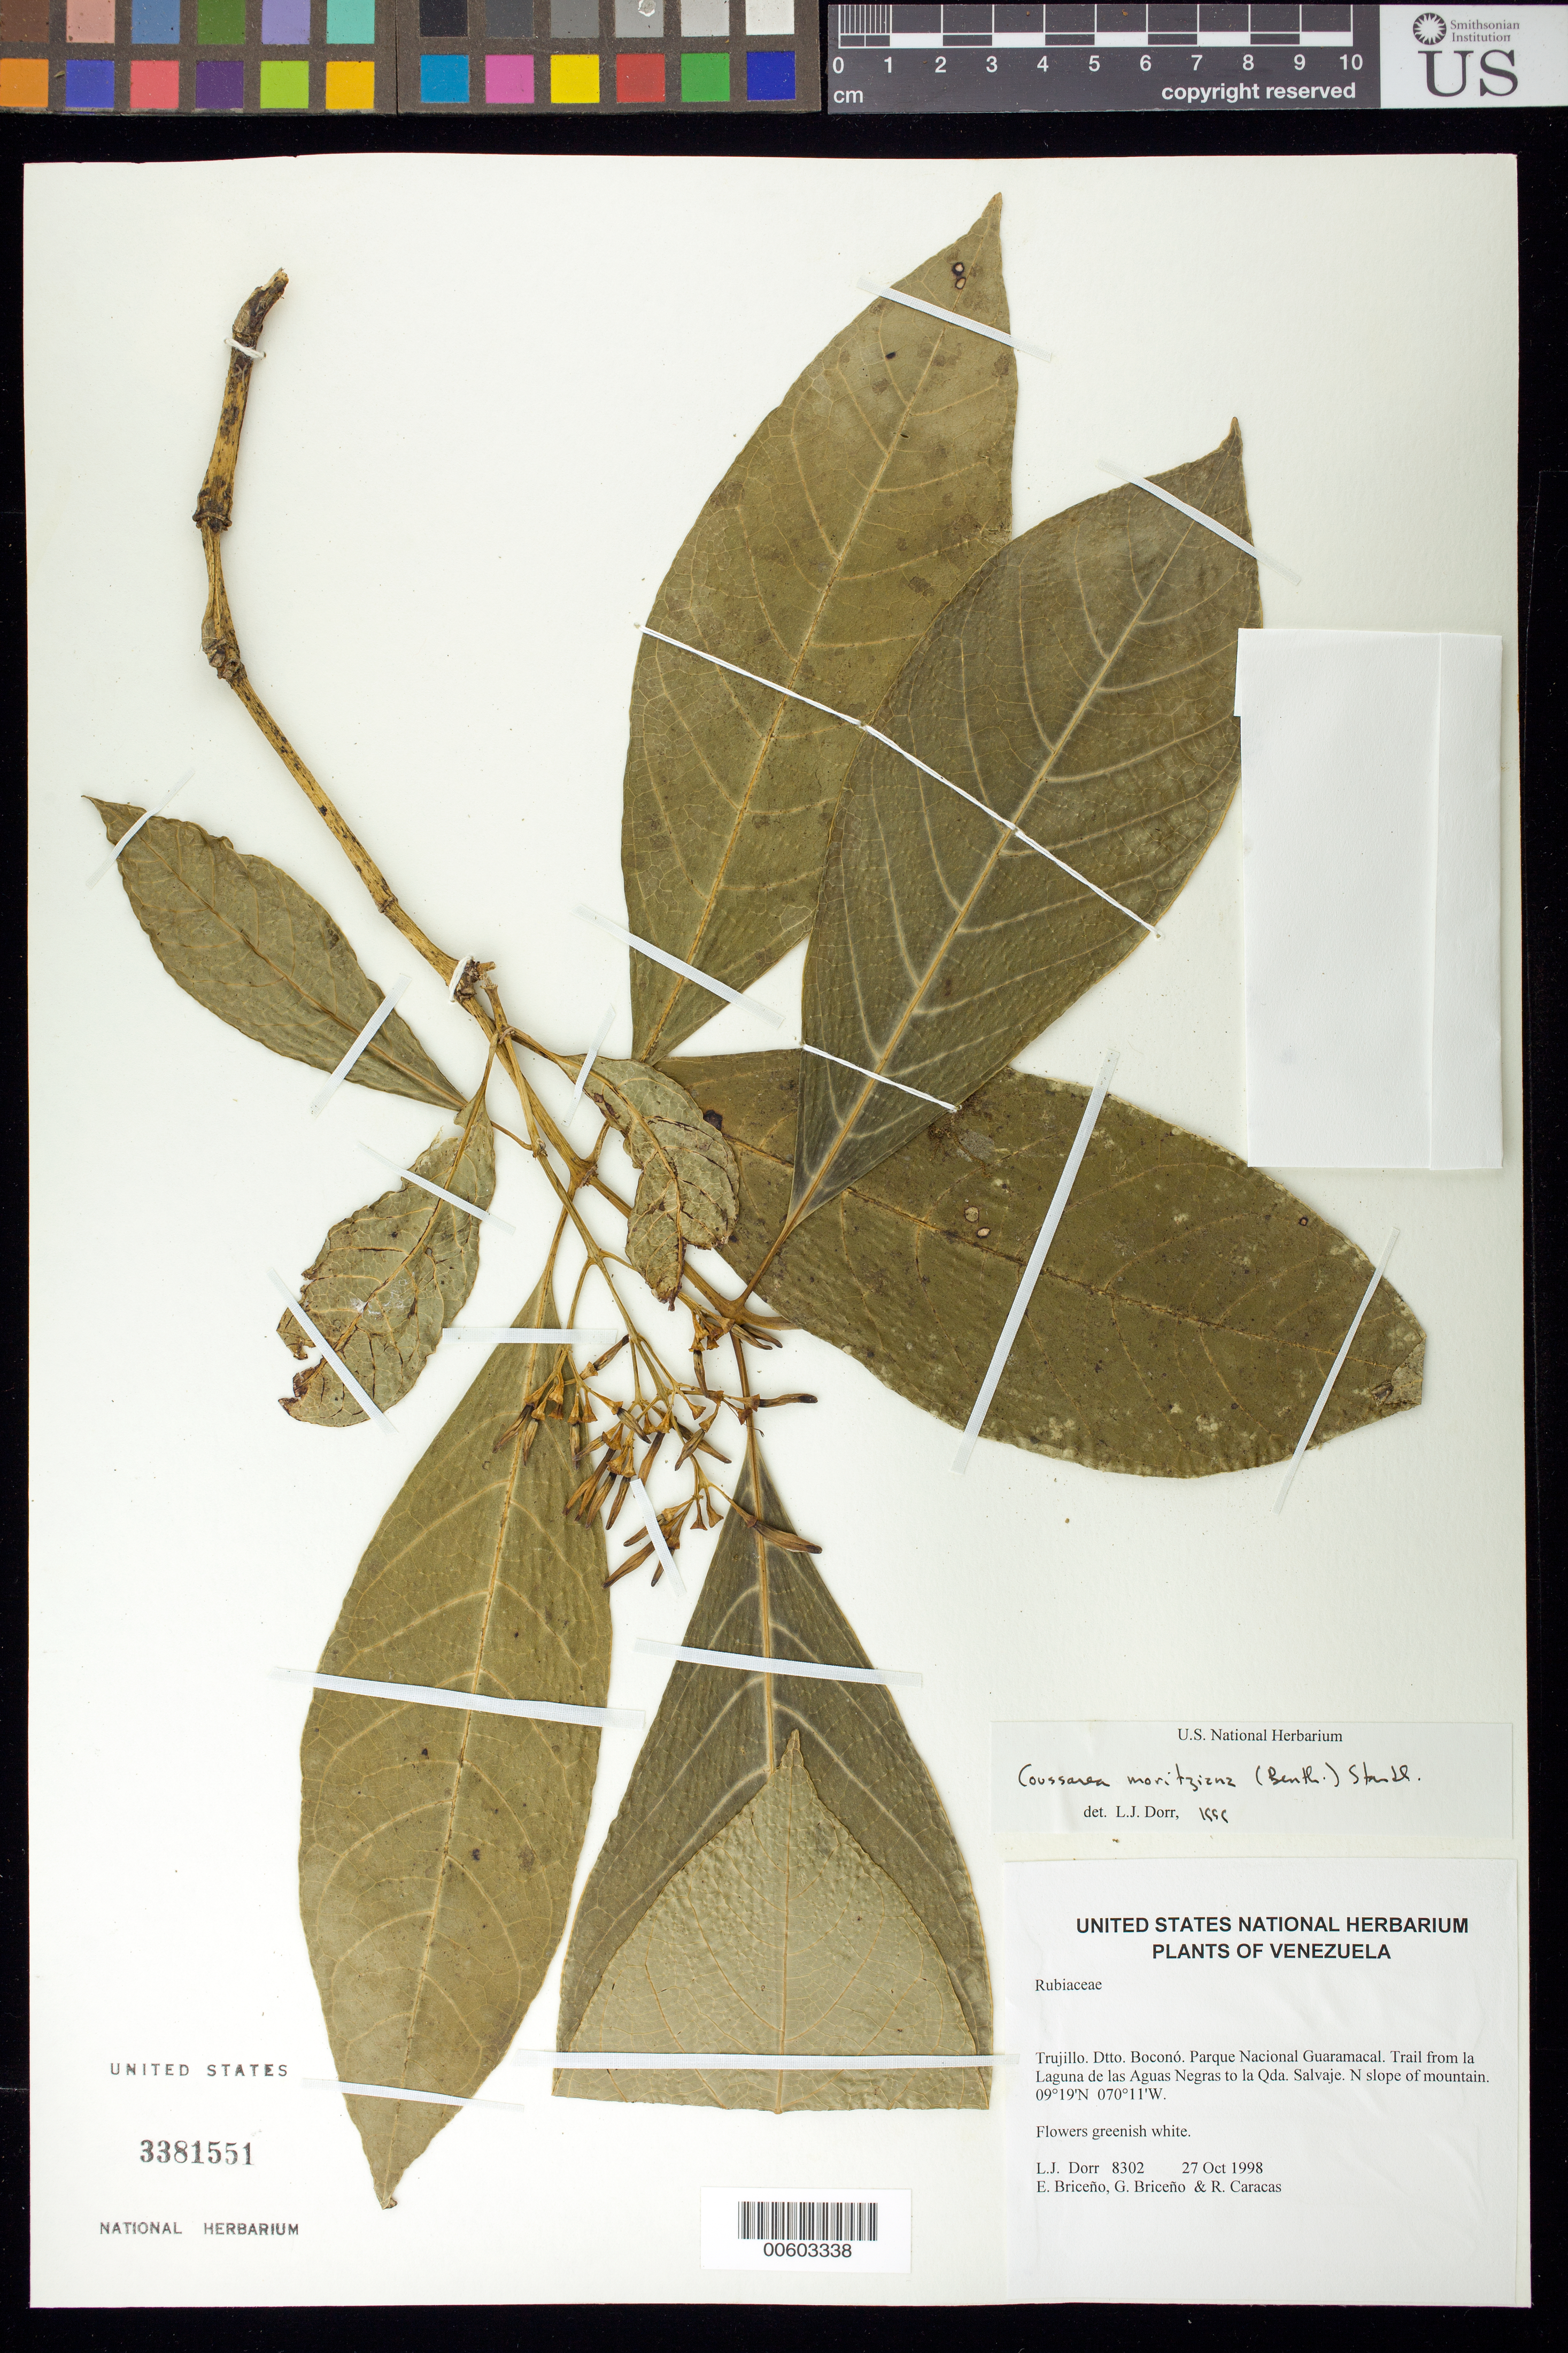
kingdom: Plantae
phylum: Tracheophyta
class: Magnoliopsida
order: Gentianales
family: Rubiaceae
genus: Coussarea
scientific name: Coussarea moritziana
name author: (Benth.) Standl.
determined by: Dorr, L. J., (BOT), Smithsonian Institution - National Museum of Natural History (UNITED STATES)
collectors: L. J. Dorr, E. Briceño, G. Briceño & R. Caracas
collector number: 8302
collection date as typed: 27 Oct 1998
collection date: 1998-10-27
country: Venezuela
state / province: Trujillo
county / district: Boconó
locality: Parque Nacional Guaramacal. Trail from la Laguna de las Aguas Negras to la Qda. Salvaje. N slope of mountain.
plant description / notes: C, COL, PORT, US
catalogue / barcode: US 3381551